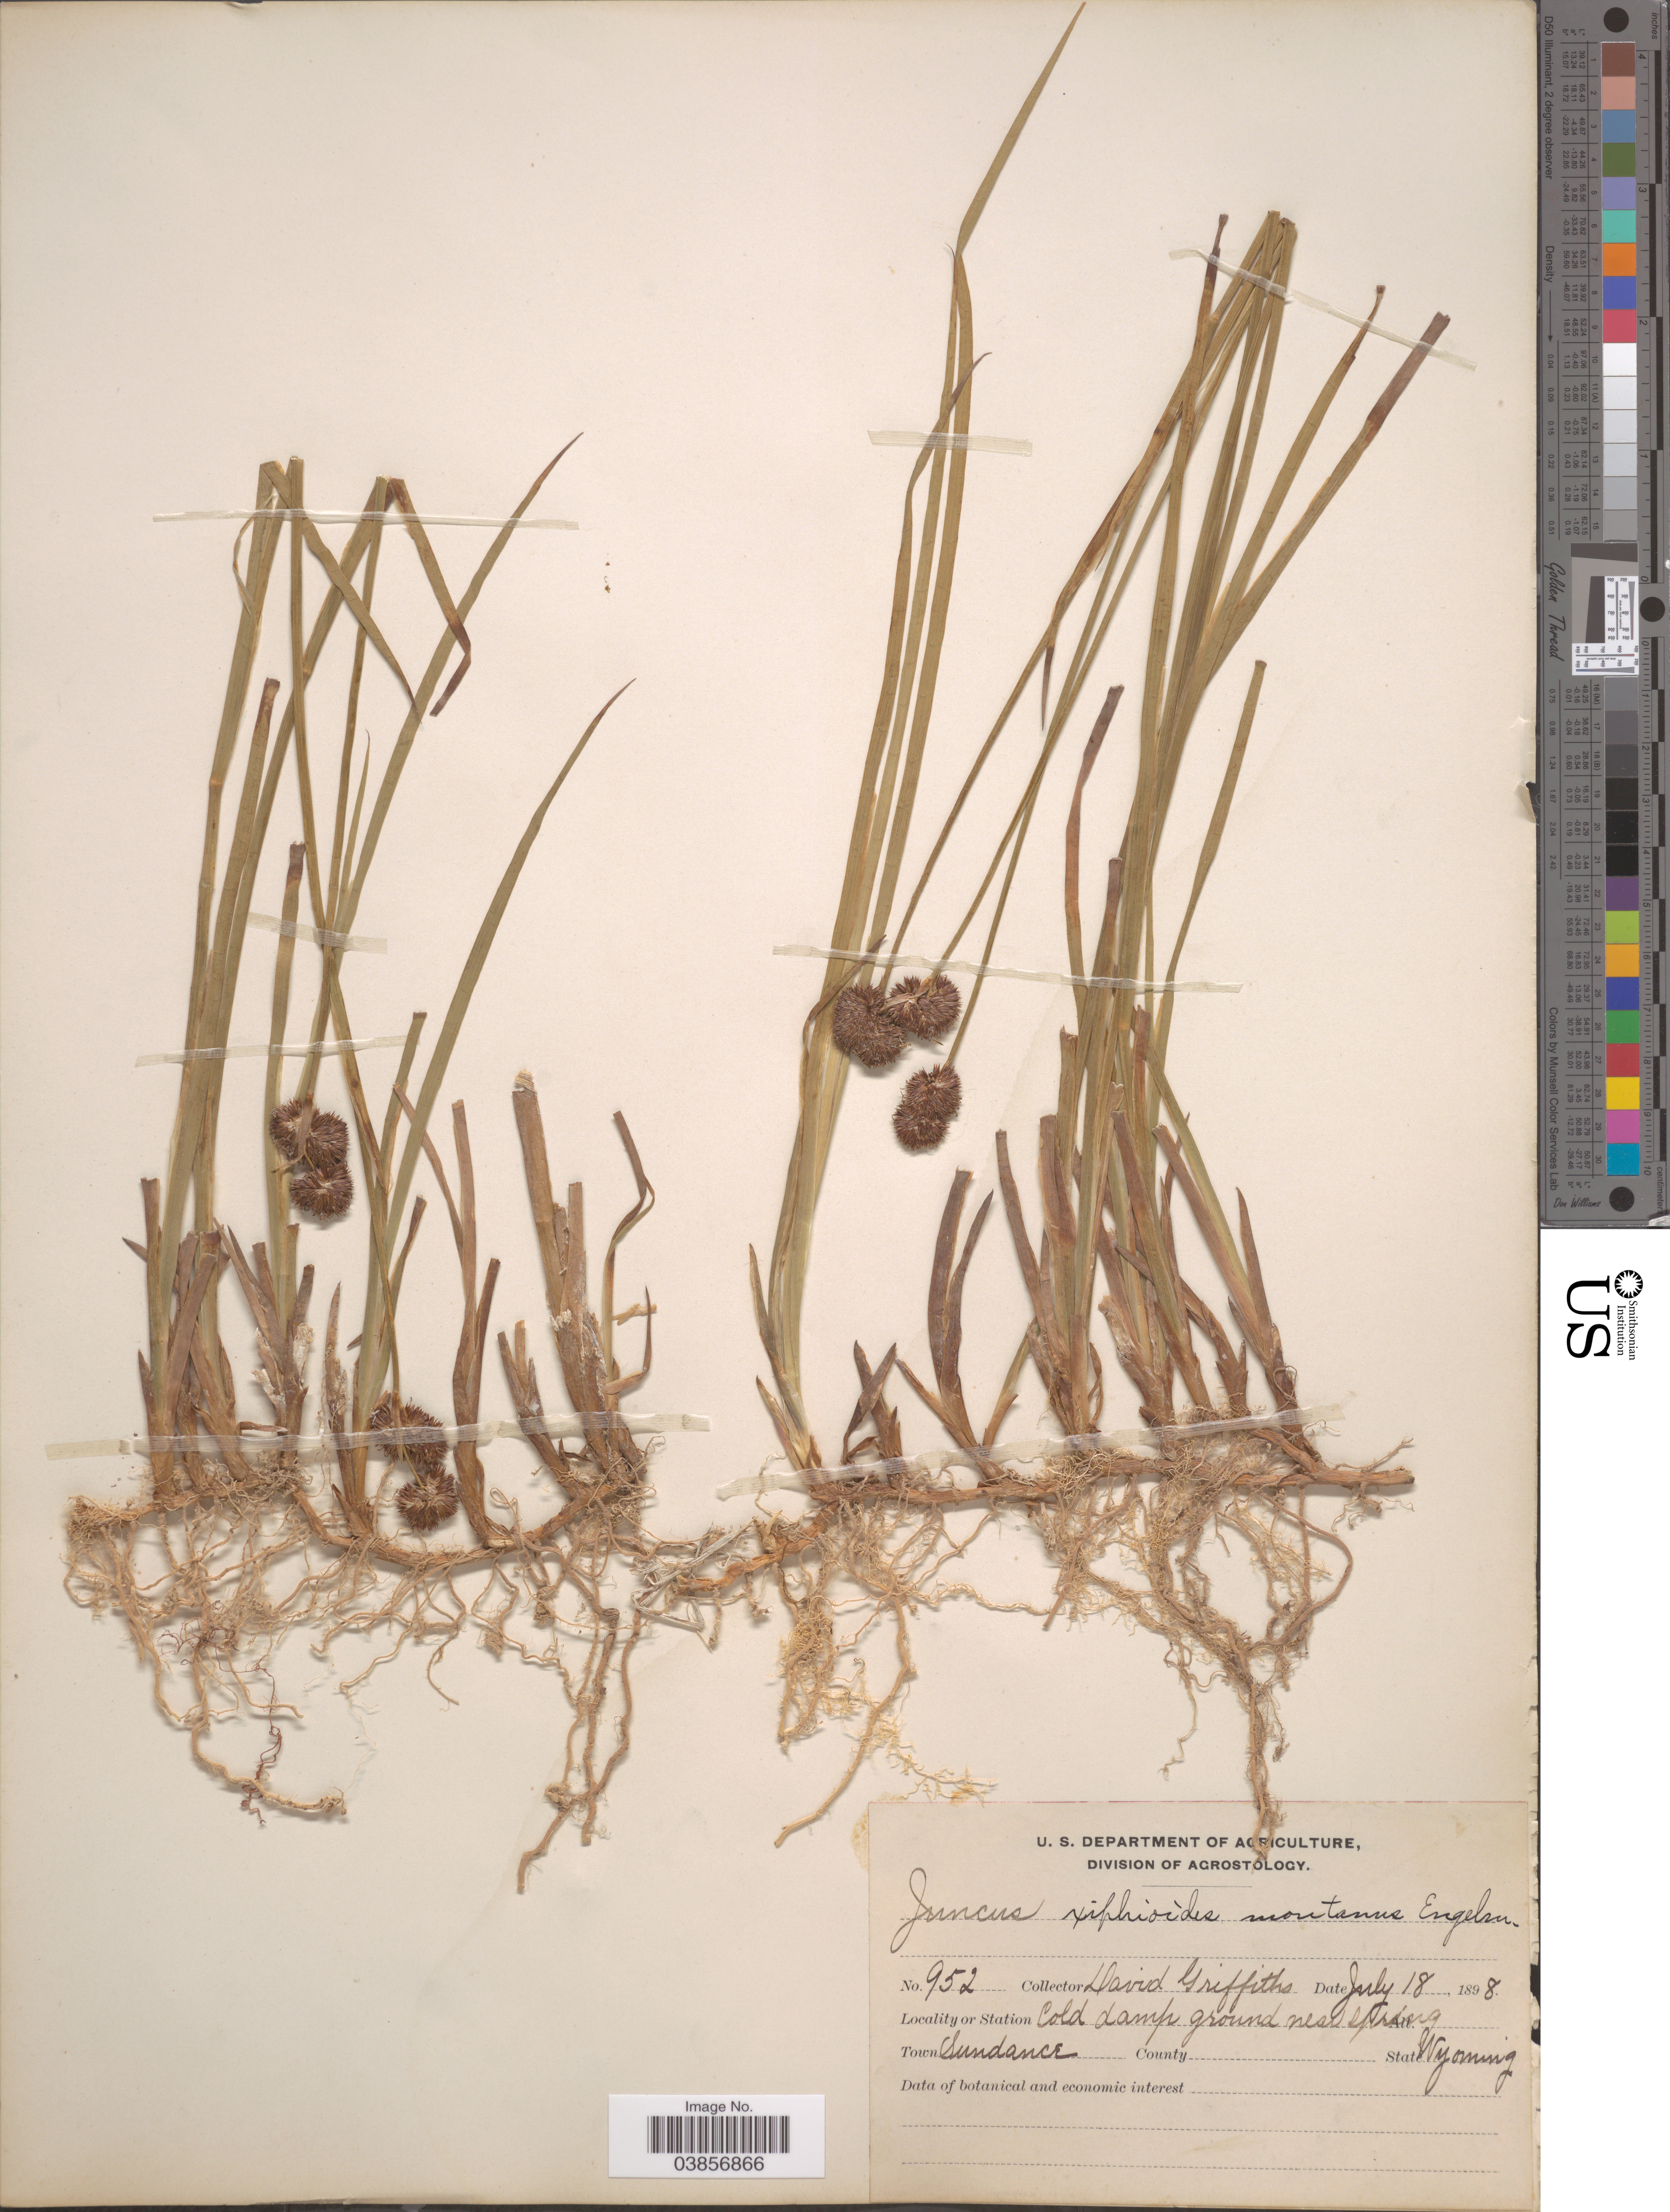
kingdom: Plantae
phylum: Tracheophyta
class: Liliopsida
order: Poales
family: Juncaceae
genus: Juncus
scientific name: Juncus saximontanus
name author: A. Nelson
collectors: D. Griffiths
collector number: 952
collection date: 1898-07-18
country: United States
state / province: Wyoming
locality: Near Spring. Town Sundance.